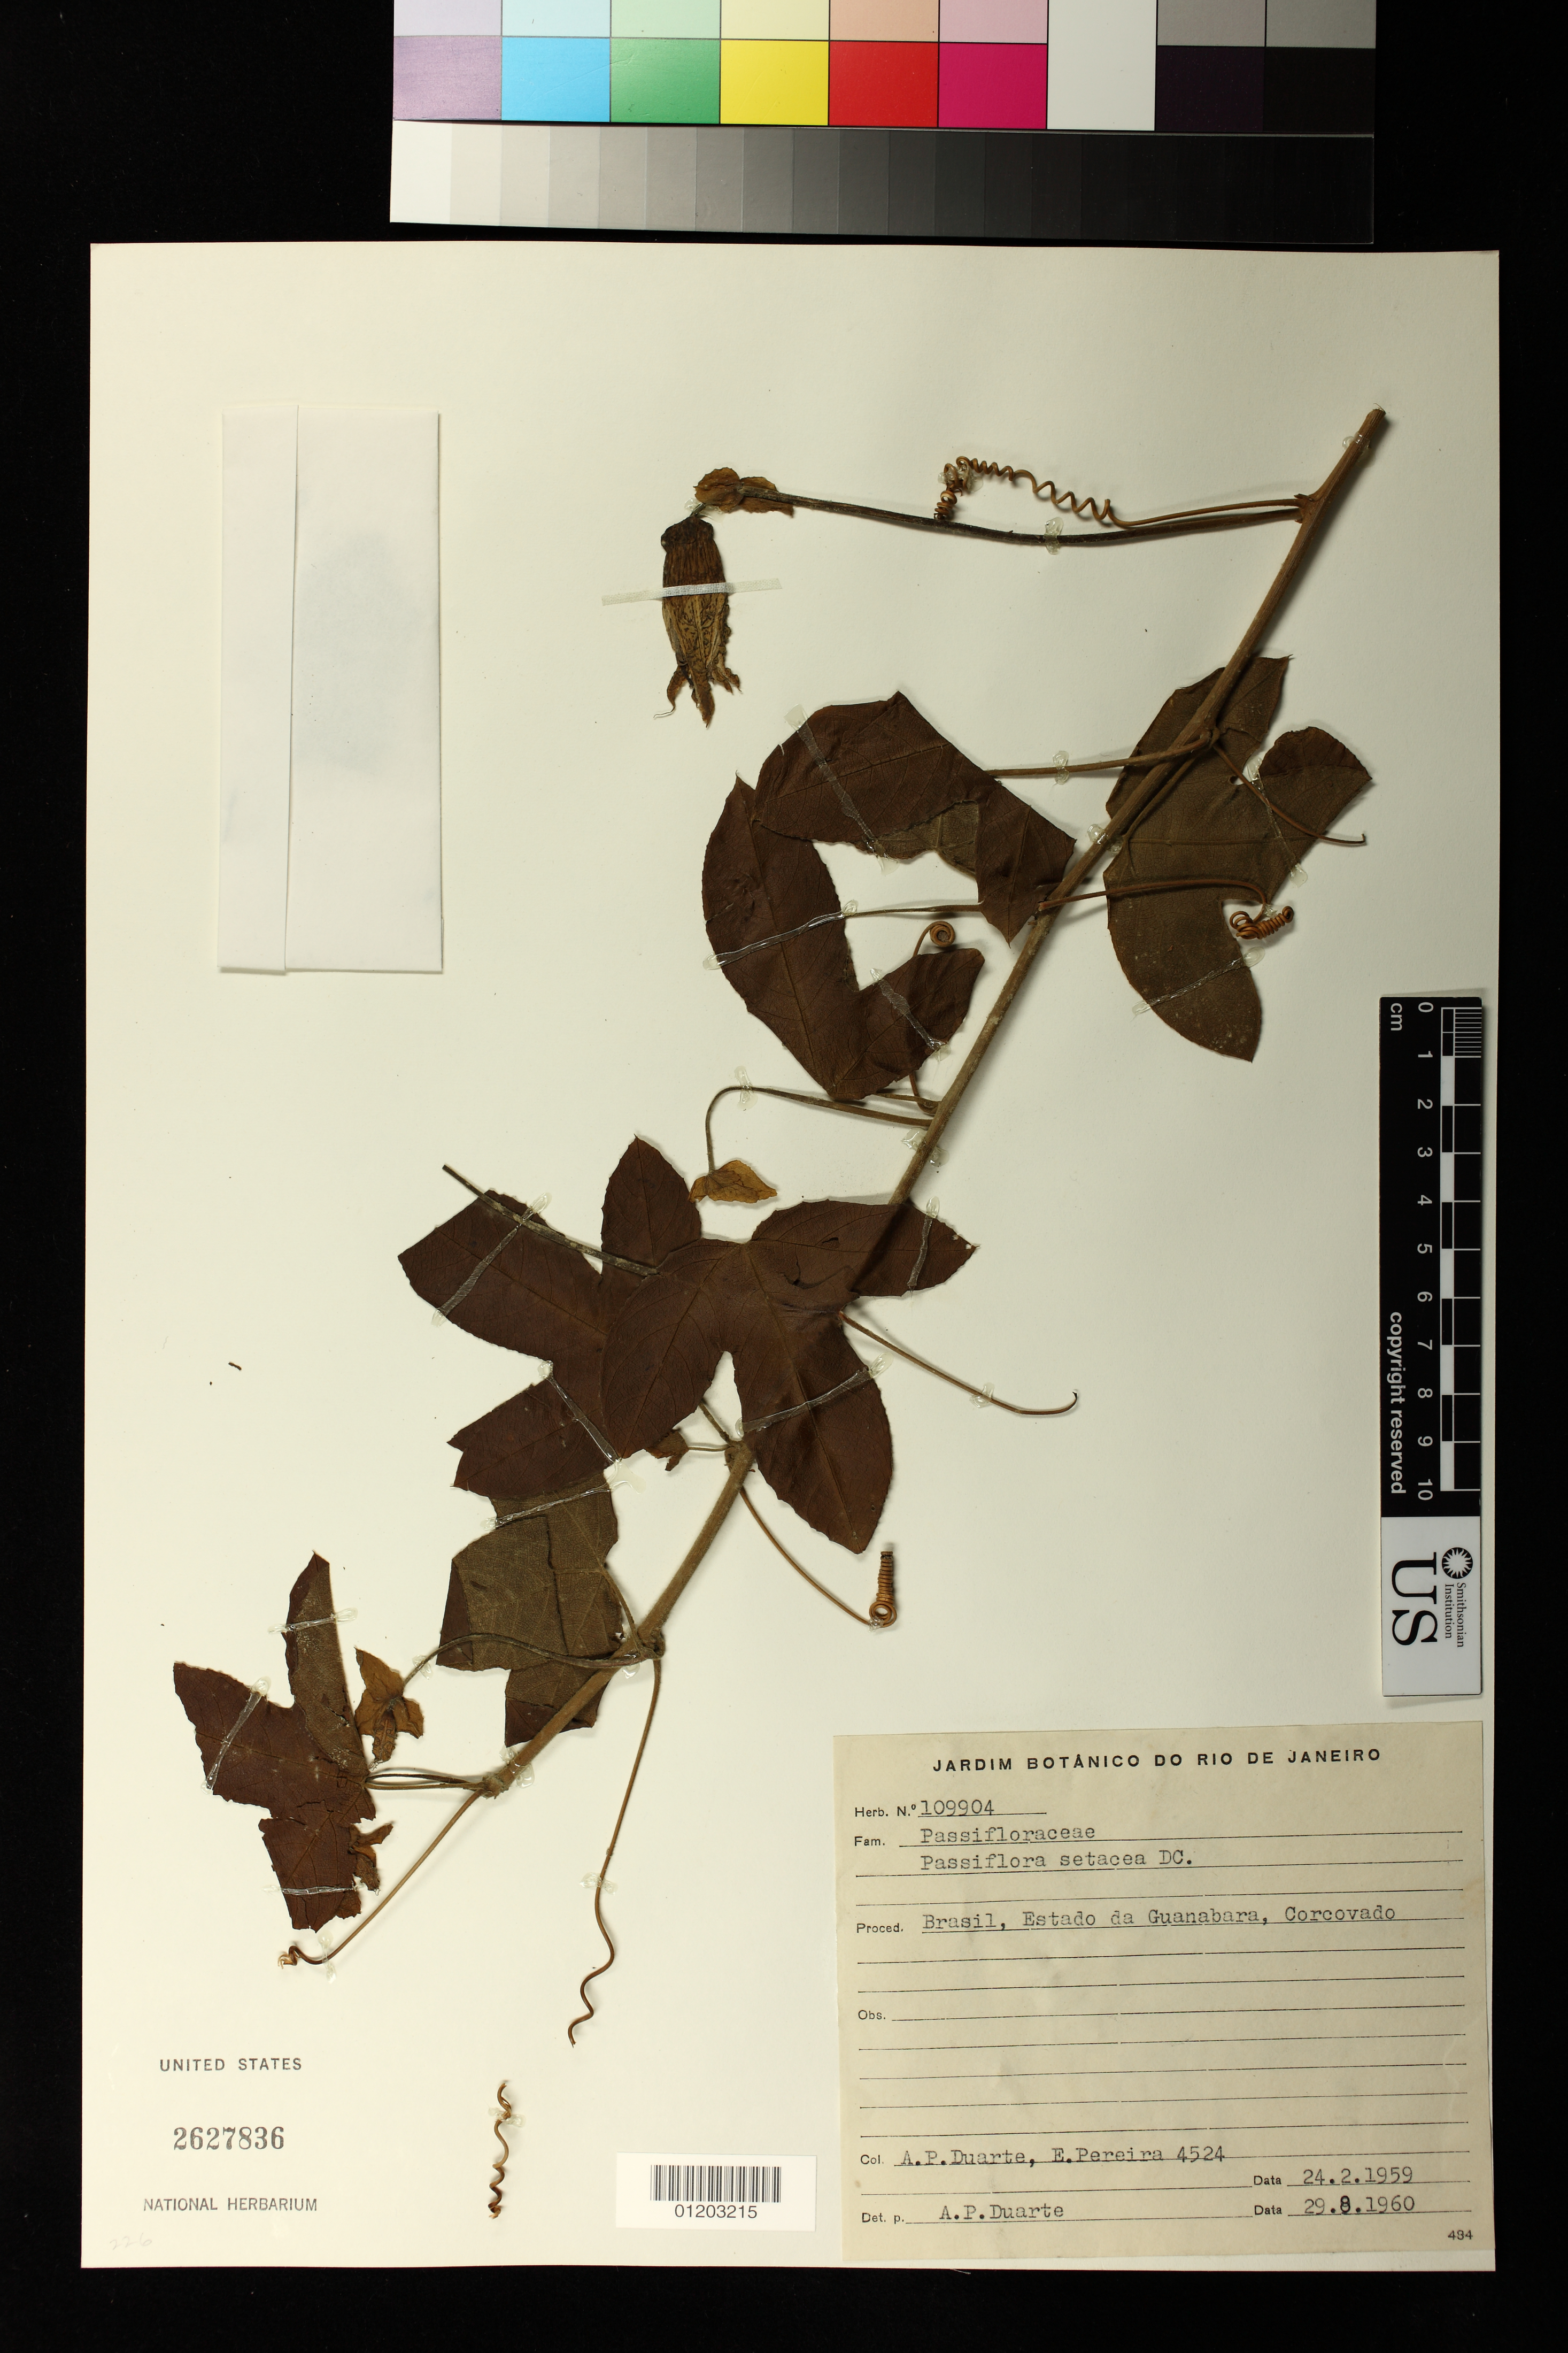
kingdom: Plantae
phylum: Tracheophyta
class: Magnoliopsida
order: Malpighiales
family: Passifloraceae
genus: Passiflora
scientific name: Passiflora setacea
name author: DC.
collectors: A. Duarte & E. Pereira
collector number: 4524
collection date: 1959-02-24/1960-08-29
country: Brazil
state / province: Rio de Janeiro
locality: Corcovado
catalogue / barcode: US 2627836